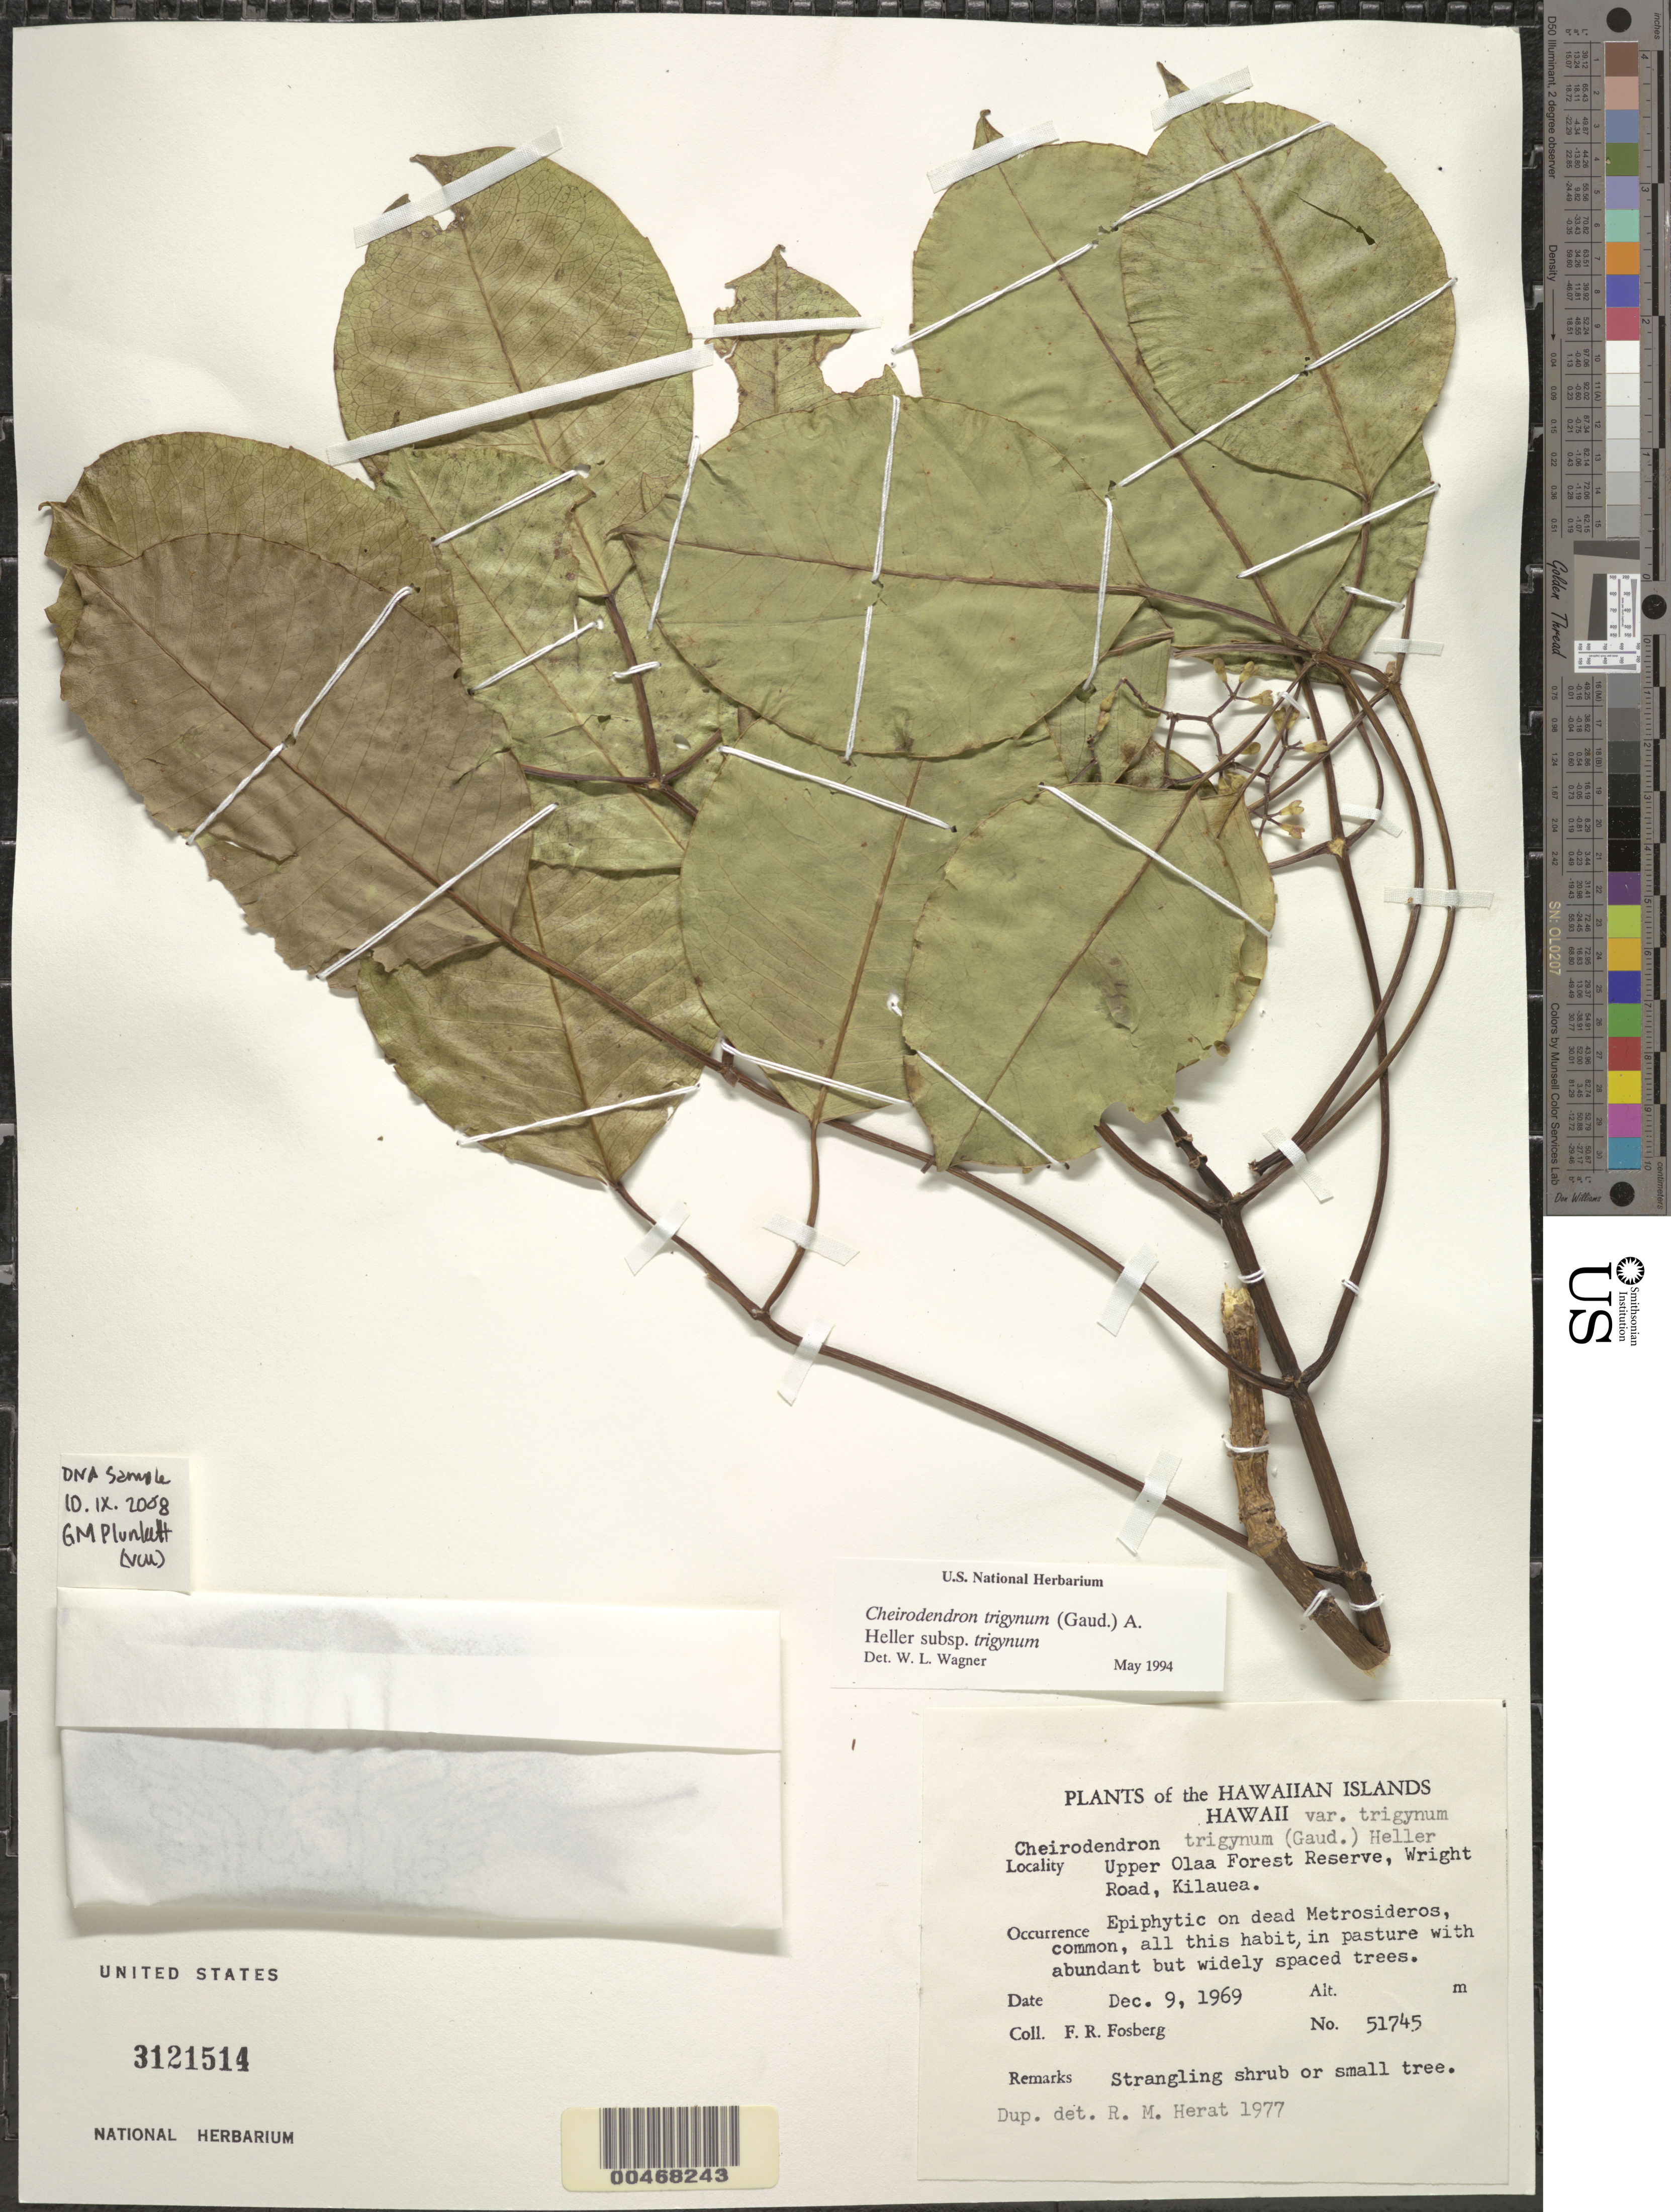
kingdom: Plantae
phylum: Tracheophyta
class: Magnoliopsida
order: Apiales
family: Araliaceae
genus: Cheirodendron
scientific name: Cheirodendron trigynum subsp. trigynum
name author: (Gaudich.) A. Heller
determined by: Wagner, W. L., (BOT), Smithsonian Institution - National Museum of Natural History (UNITED STATES)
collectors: F. R. Fosberg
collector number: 51745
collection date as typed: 9 Dec 1969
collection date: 1969-12-09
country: United States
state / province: Hawaii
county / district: Hawaii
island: Hawaii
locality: Upper Olaa Forest Reserve, Wright Road, Kilauea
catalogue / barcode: US 3121514